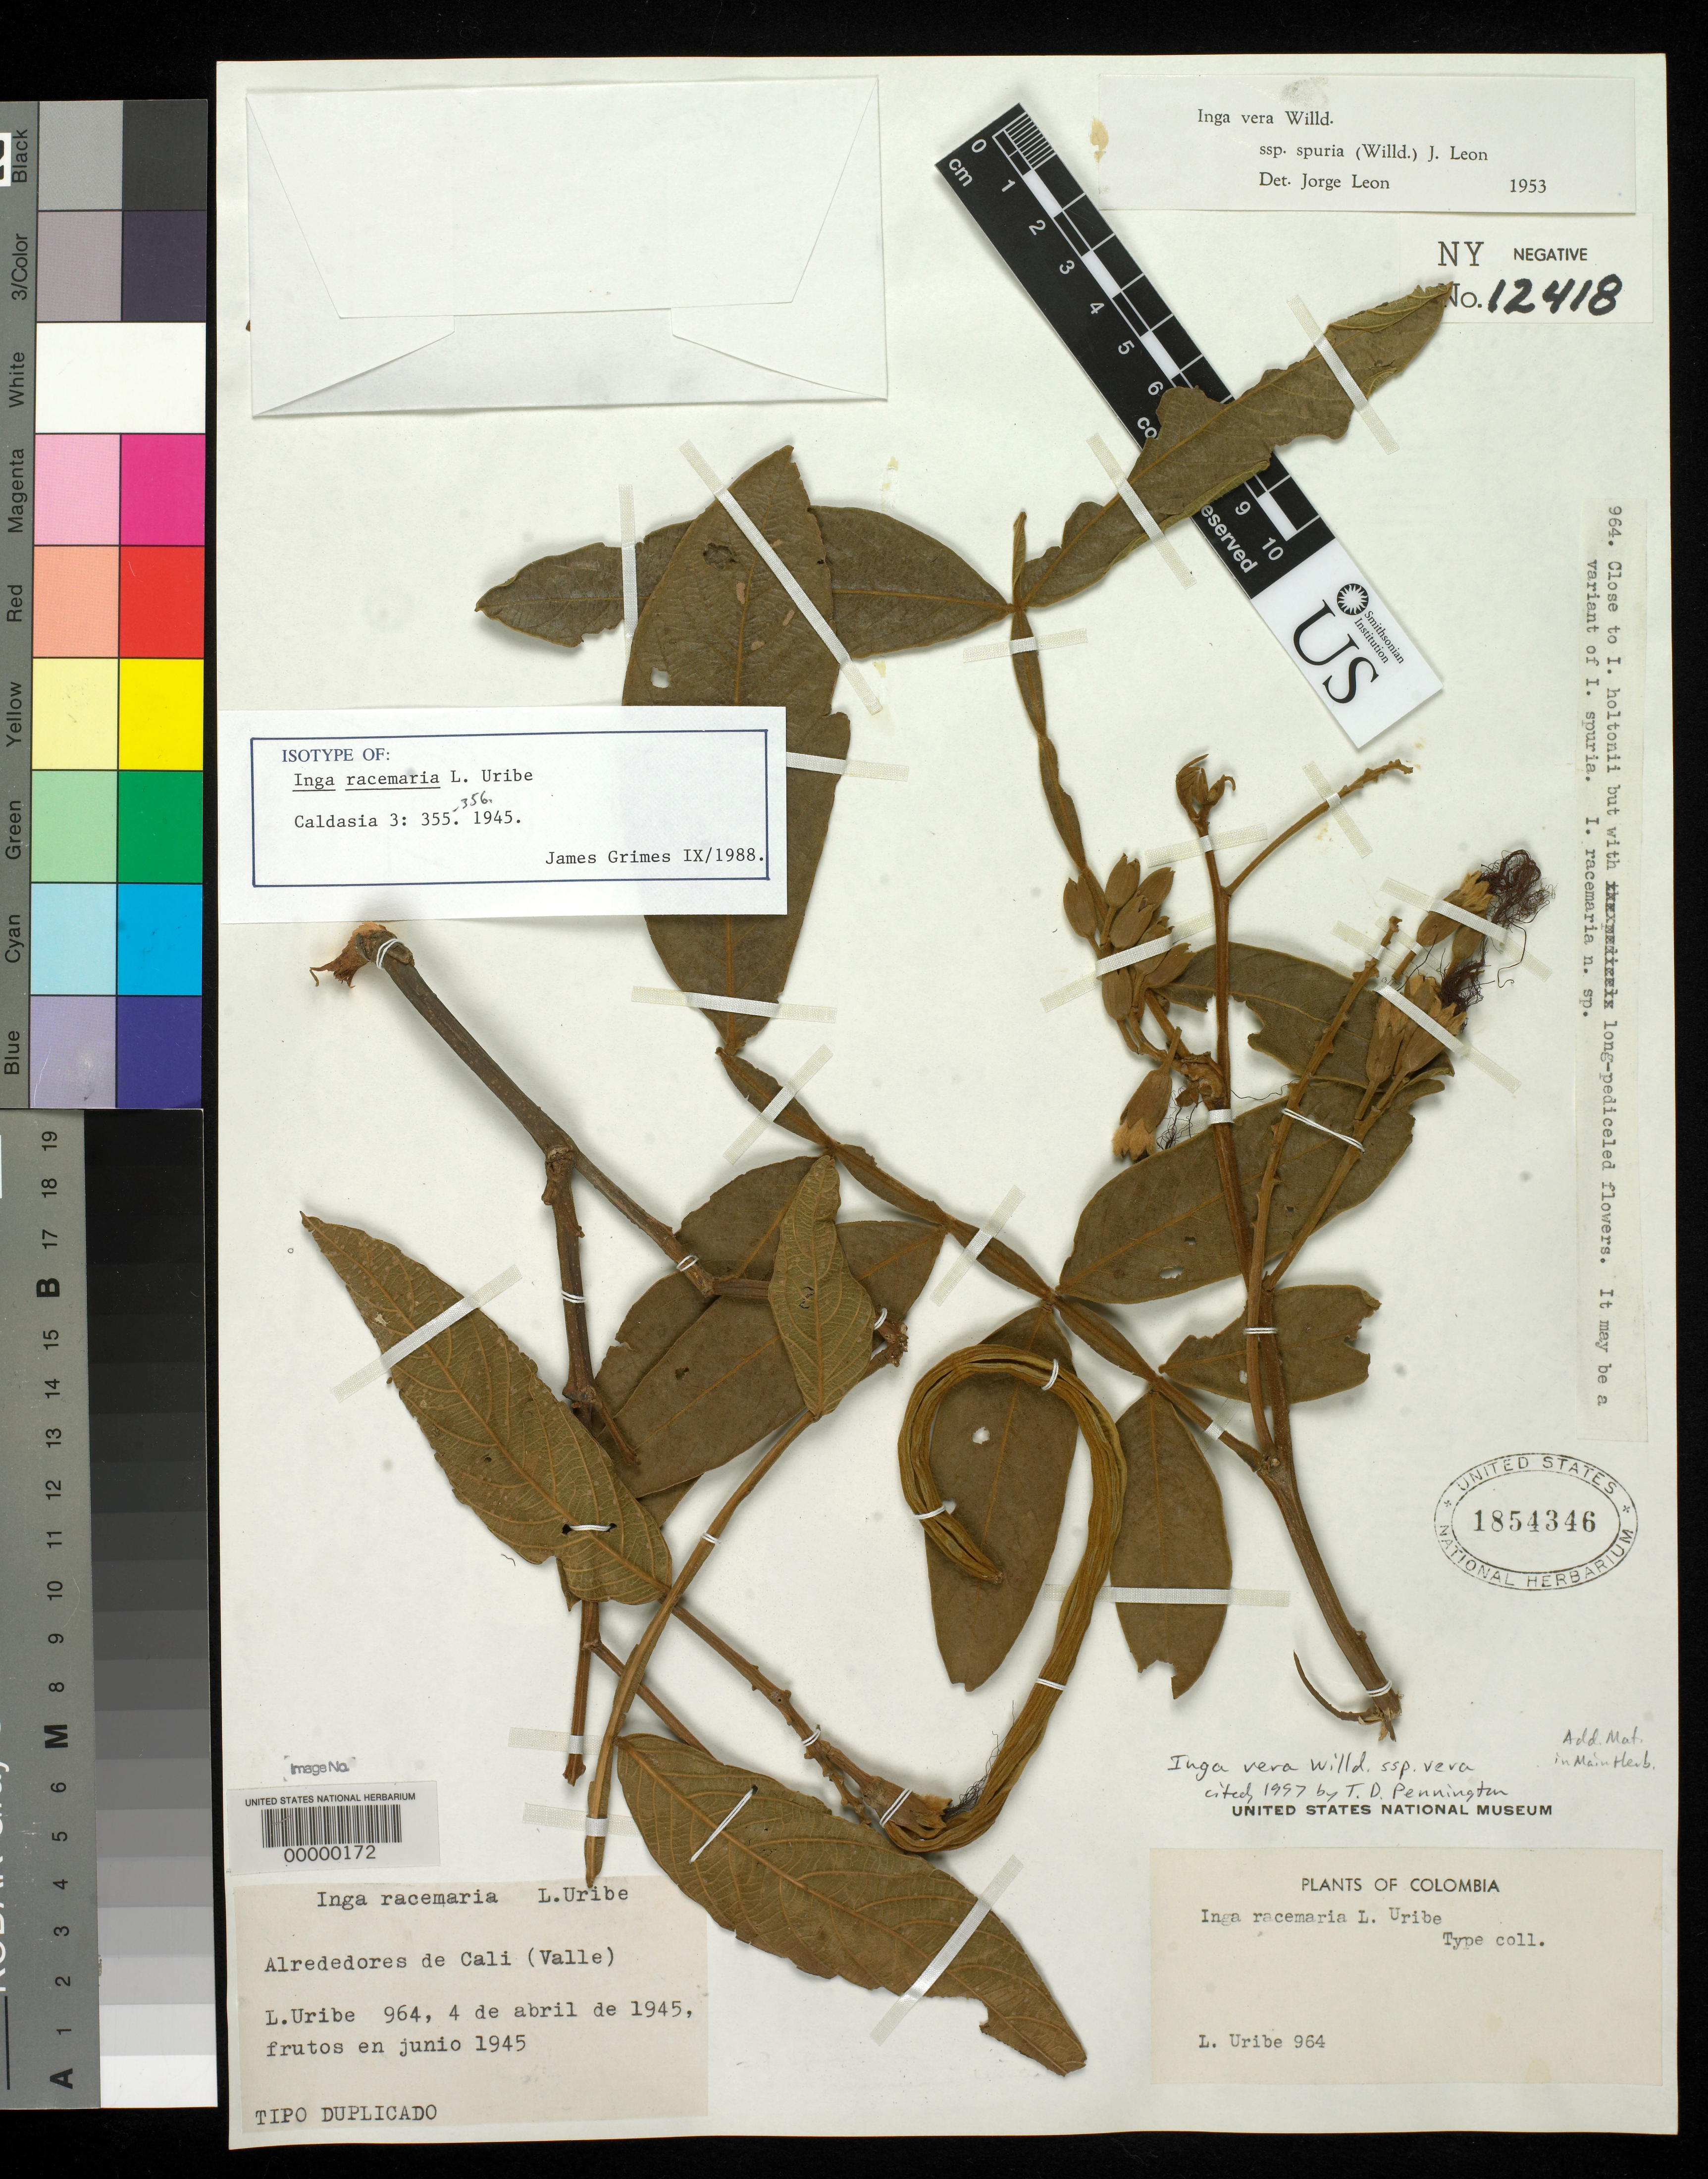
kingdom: Plantae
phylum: Tracheophyta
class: Magnoliopsida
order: Fabales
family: Fabaceae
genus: Inga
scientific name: Inga racemaria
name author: L. Uribe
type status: Isotype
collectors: L. Uribe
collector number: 964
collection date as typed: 04 Apr 1945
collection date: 1945-04-04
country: Colombia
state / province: Valle del Cauca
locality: Alredores de Cali, Orilas de Riachuelo Canaveralejo.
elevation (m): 1000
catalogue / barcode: US 1854346